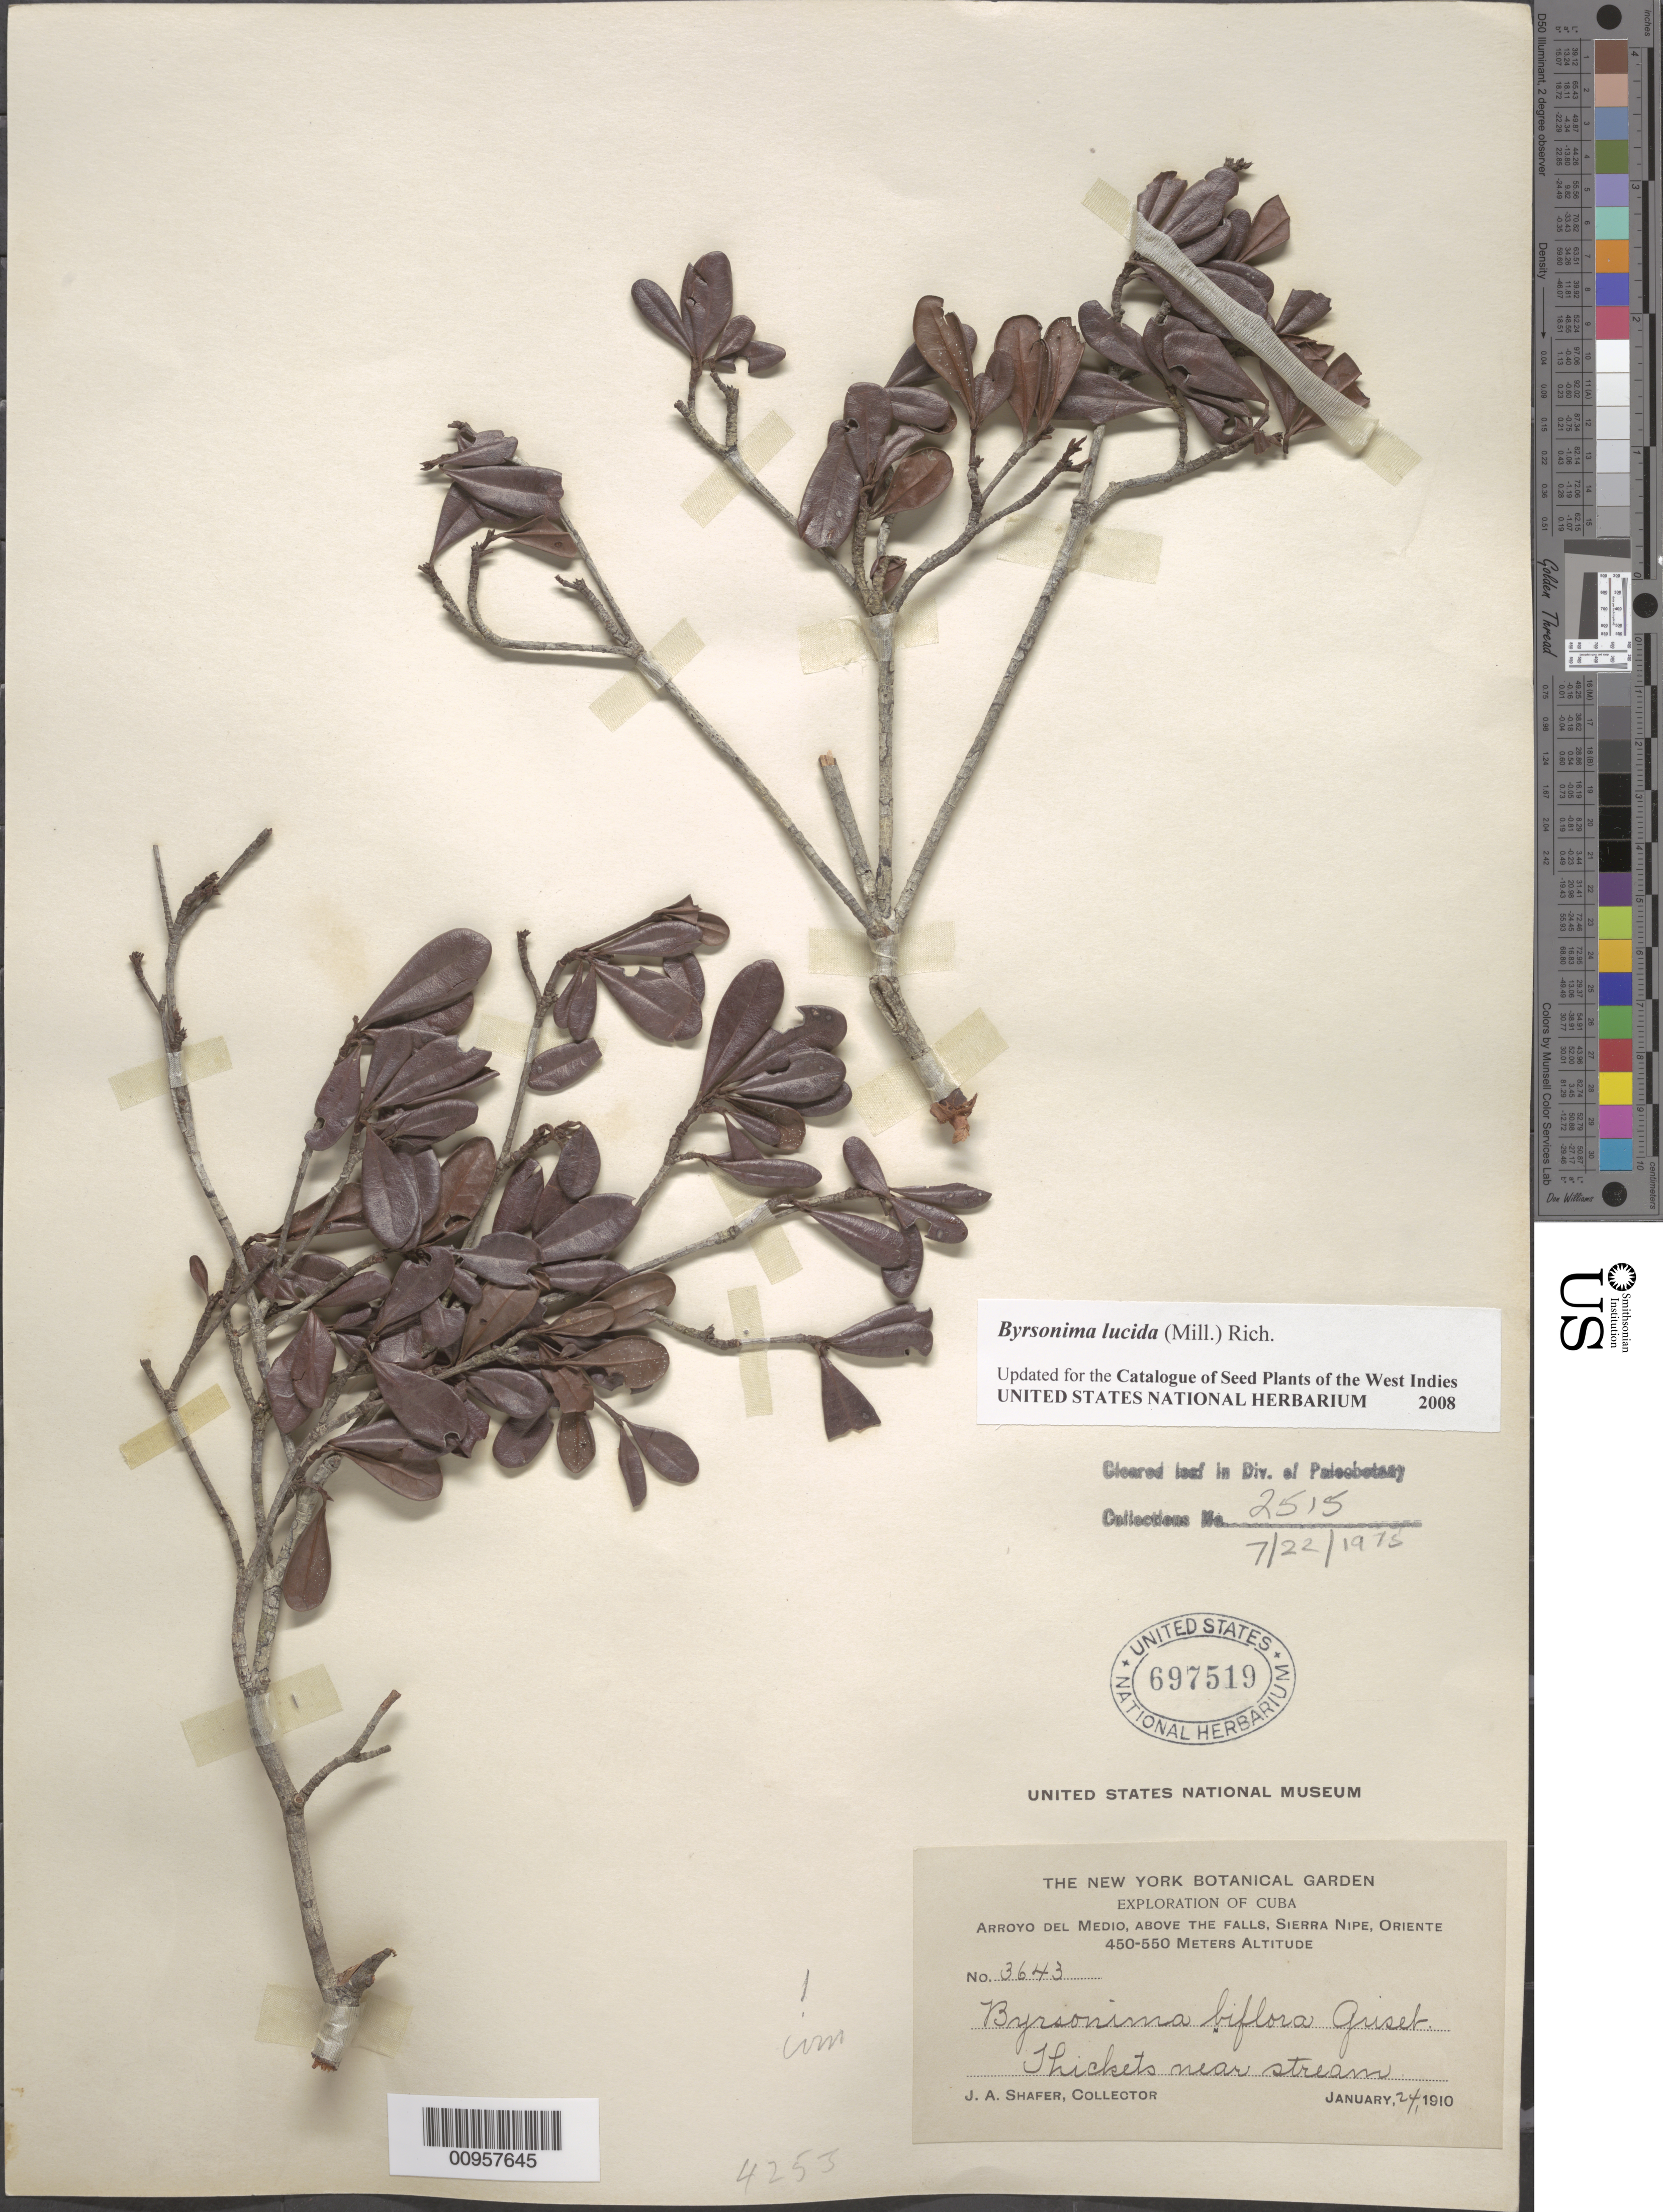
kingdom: Plantae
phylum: Tracheophyta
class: Magnoliopsida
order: Malpighiales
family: Malpighiaceae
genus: Byrsonima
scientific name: Byrsonima lucida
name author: (Mill.) DC.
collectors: J. A. Shafer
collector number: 3643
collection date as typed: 24 Jan 1910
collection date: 1910-01-24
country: Cuba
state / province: Holguín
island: Cuba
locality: Arroyo del Medio, above the Falls, Sierra de Nipe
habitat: Thickets near stream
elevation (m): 450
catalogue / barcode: US 697519